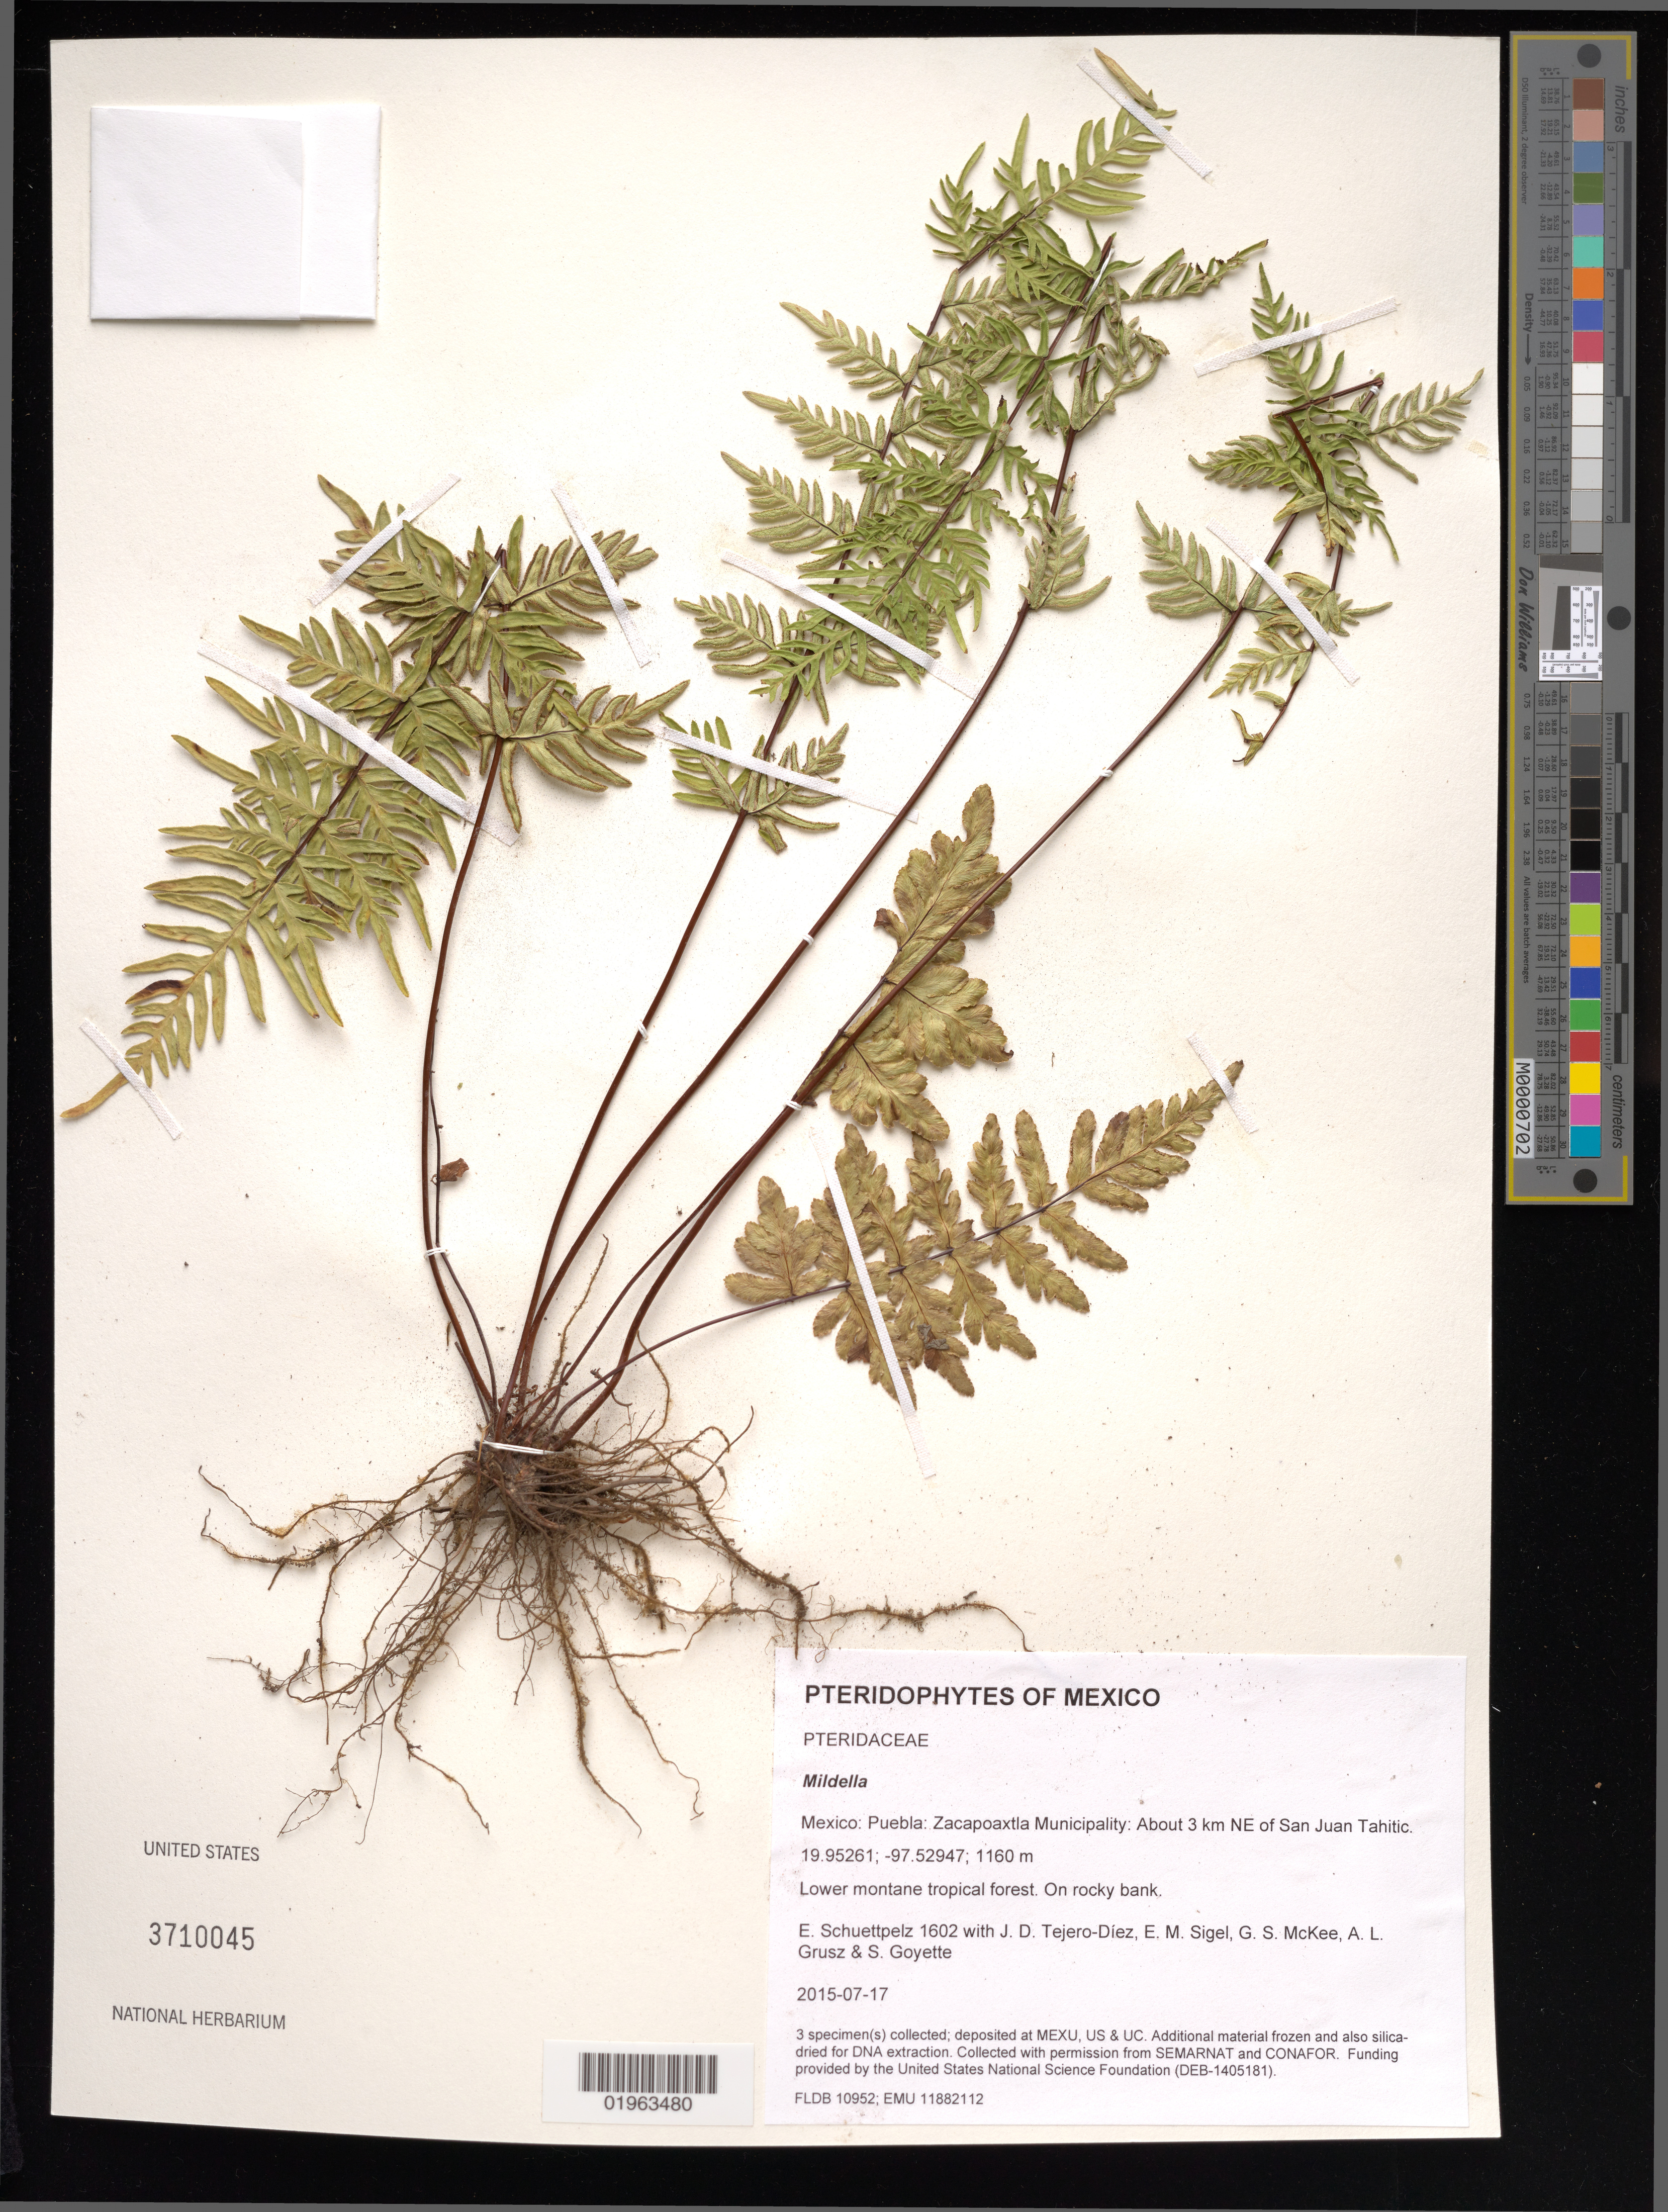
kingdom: Plantae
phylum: Tracheophyta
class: Polypodiopsida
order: Polypodiales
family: Pteridaceae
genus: Mildella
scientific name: Mildella sp.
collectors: E. Schuettpelz, D. Tejero-Díez, E. M. Sigel, G. S. McKee & A. Grusz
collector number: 1602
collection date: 2015-07-17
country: Mexico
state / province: Puebla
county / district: Zacapoaxtla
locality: About 3 km NE of San Juan Tahitic.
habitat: Lower montane tropical forest.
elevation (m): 1160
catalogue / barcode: US 3710045